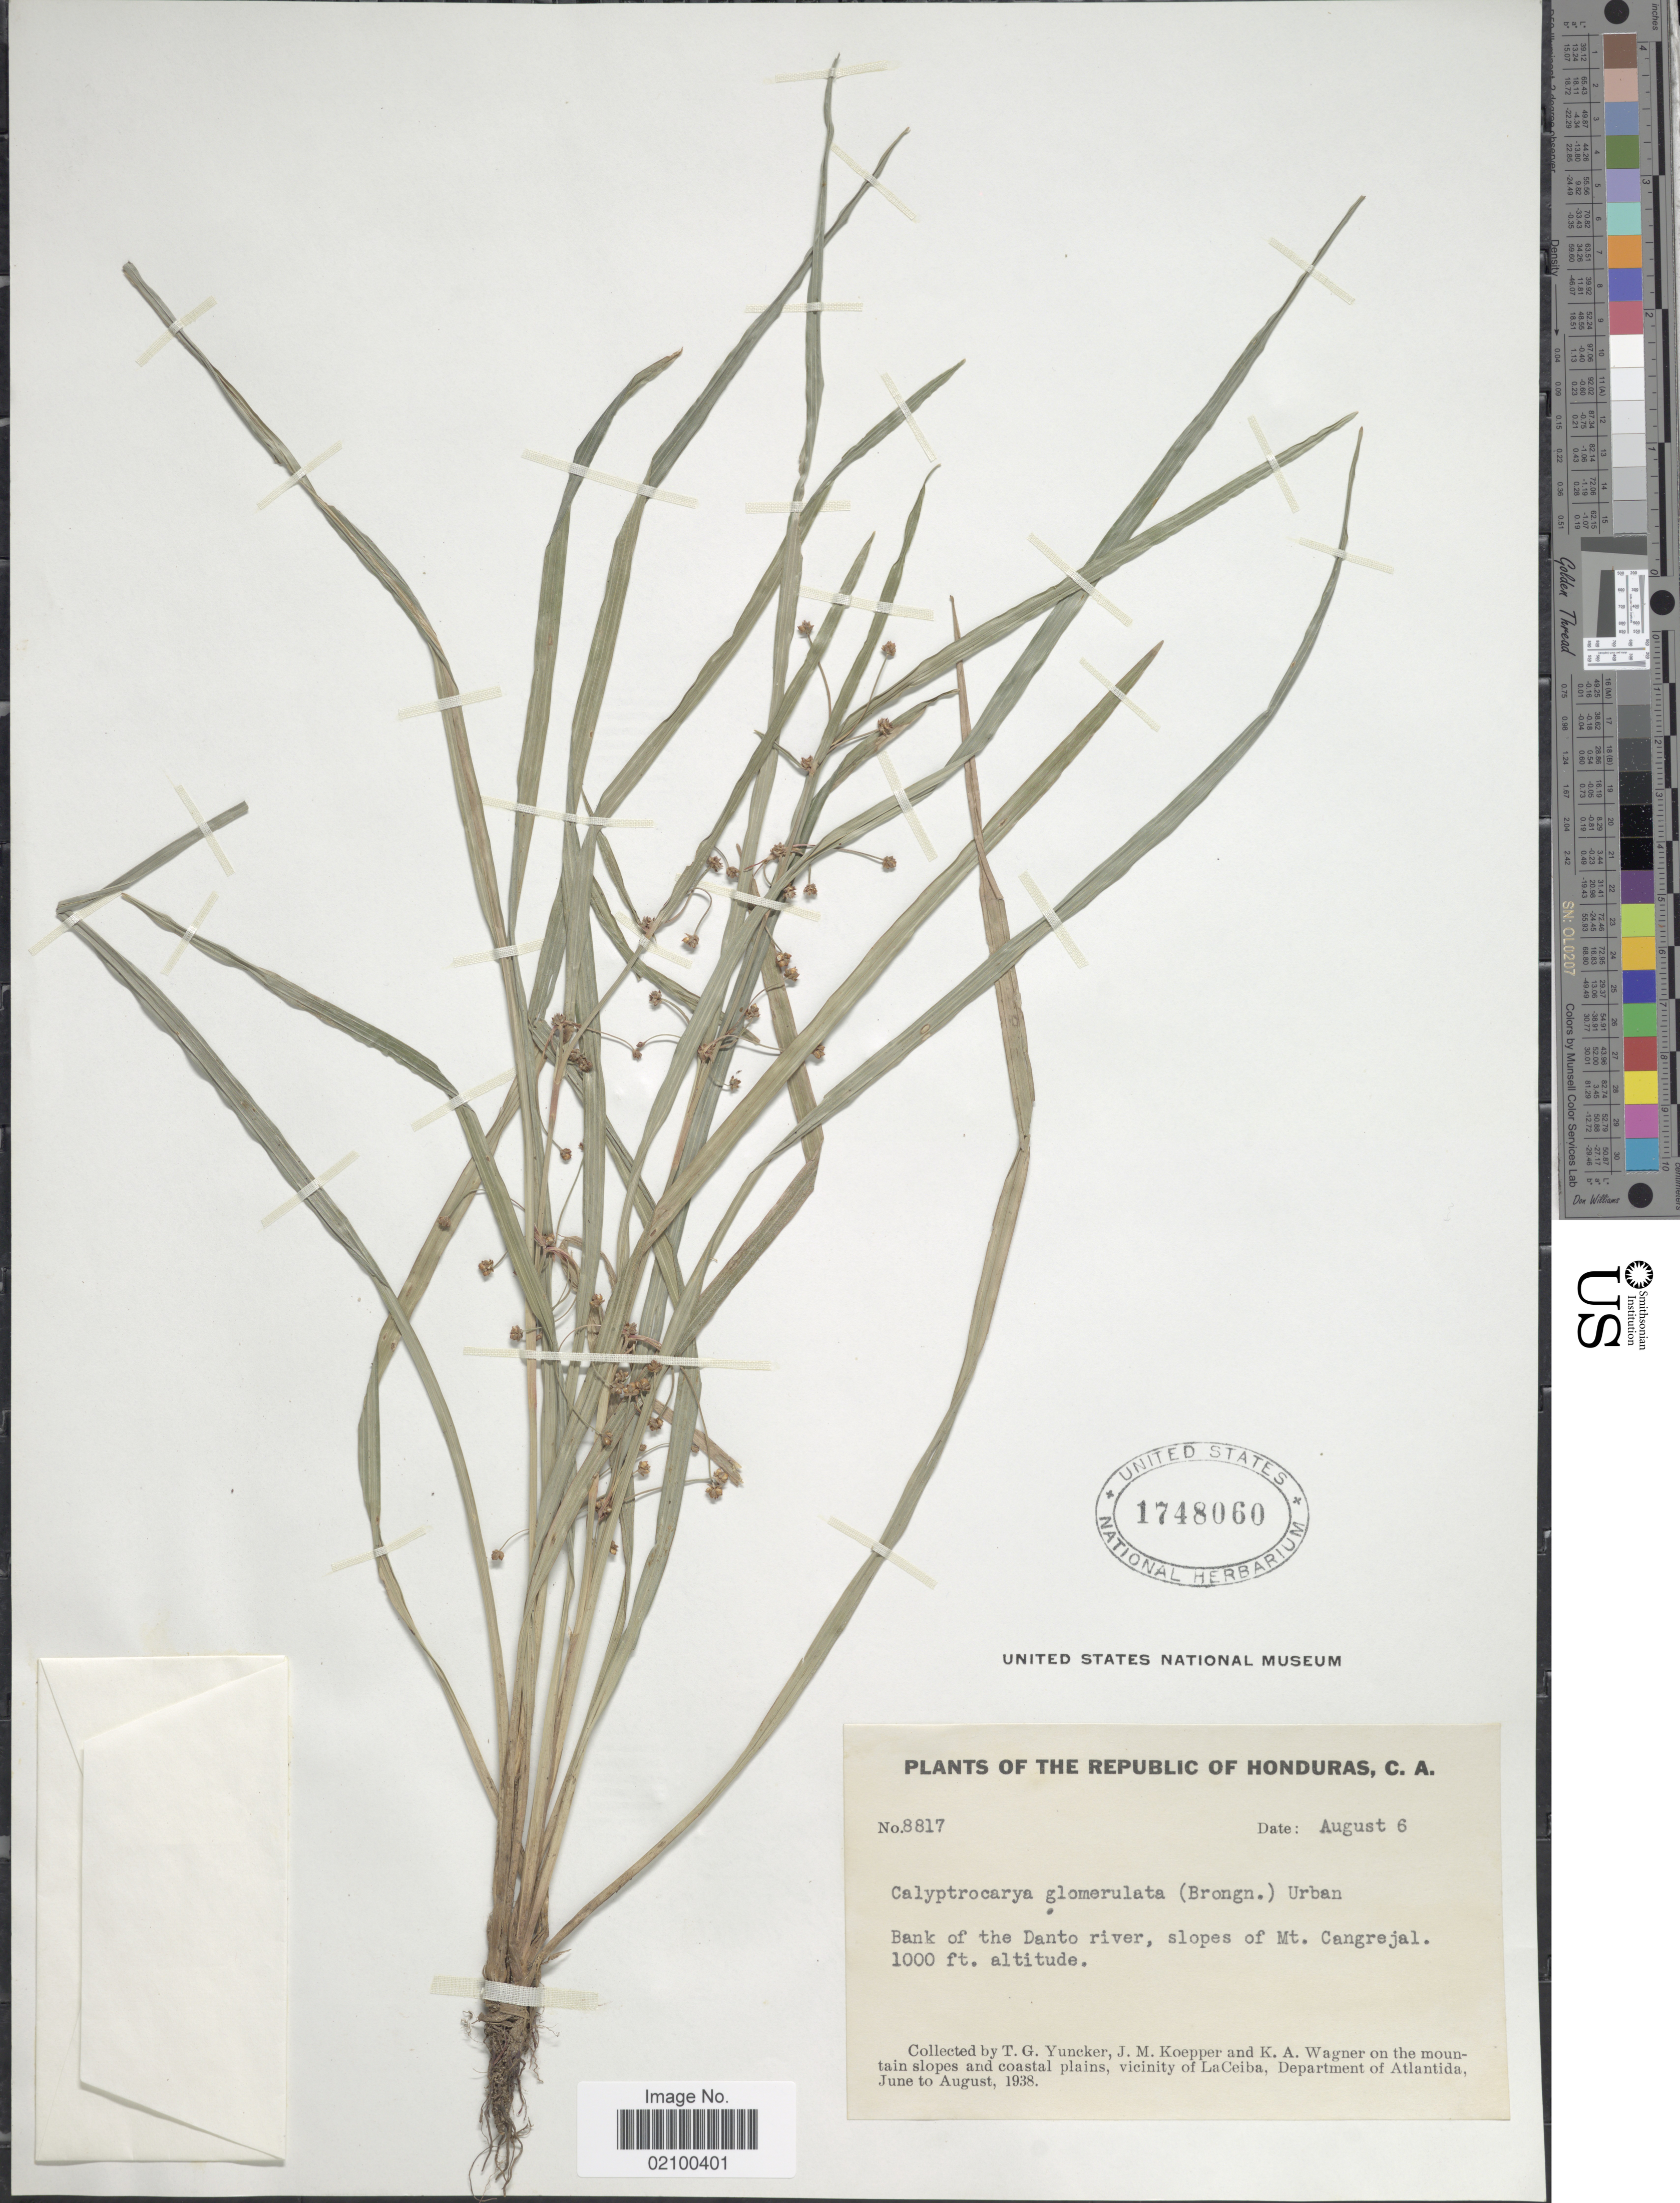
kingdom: Plantae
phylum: Tracheophyta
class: Liliopsida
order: Poales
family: Cyperaceae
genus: Calyptrocarya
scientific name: Calyptrocarya glomerulata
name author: (Brongn.) Urb.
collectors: T. G. Yuncker, J. M. Koepper & K. A. Wagner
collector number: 8817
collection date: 1938-08-06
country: Honduras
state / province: Atlántida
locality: Republic of Honduras. Bank of the Danto river, slopes of Mt. Cangrejal. On the mountain slopea and coastal plains, vicinity of La Ceiba, Department of Atlantida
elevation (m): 305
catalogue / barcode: US 1748060